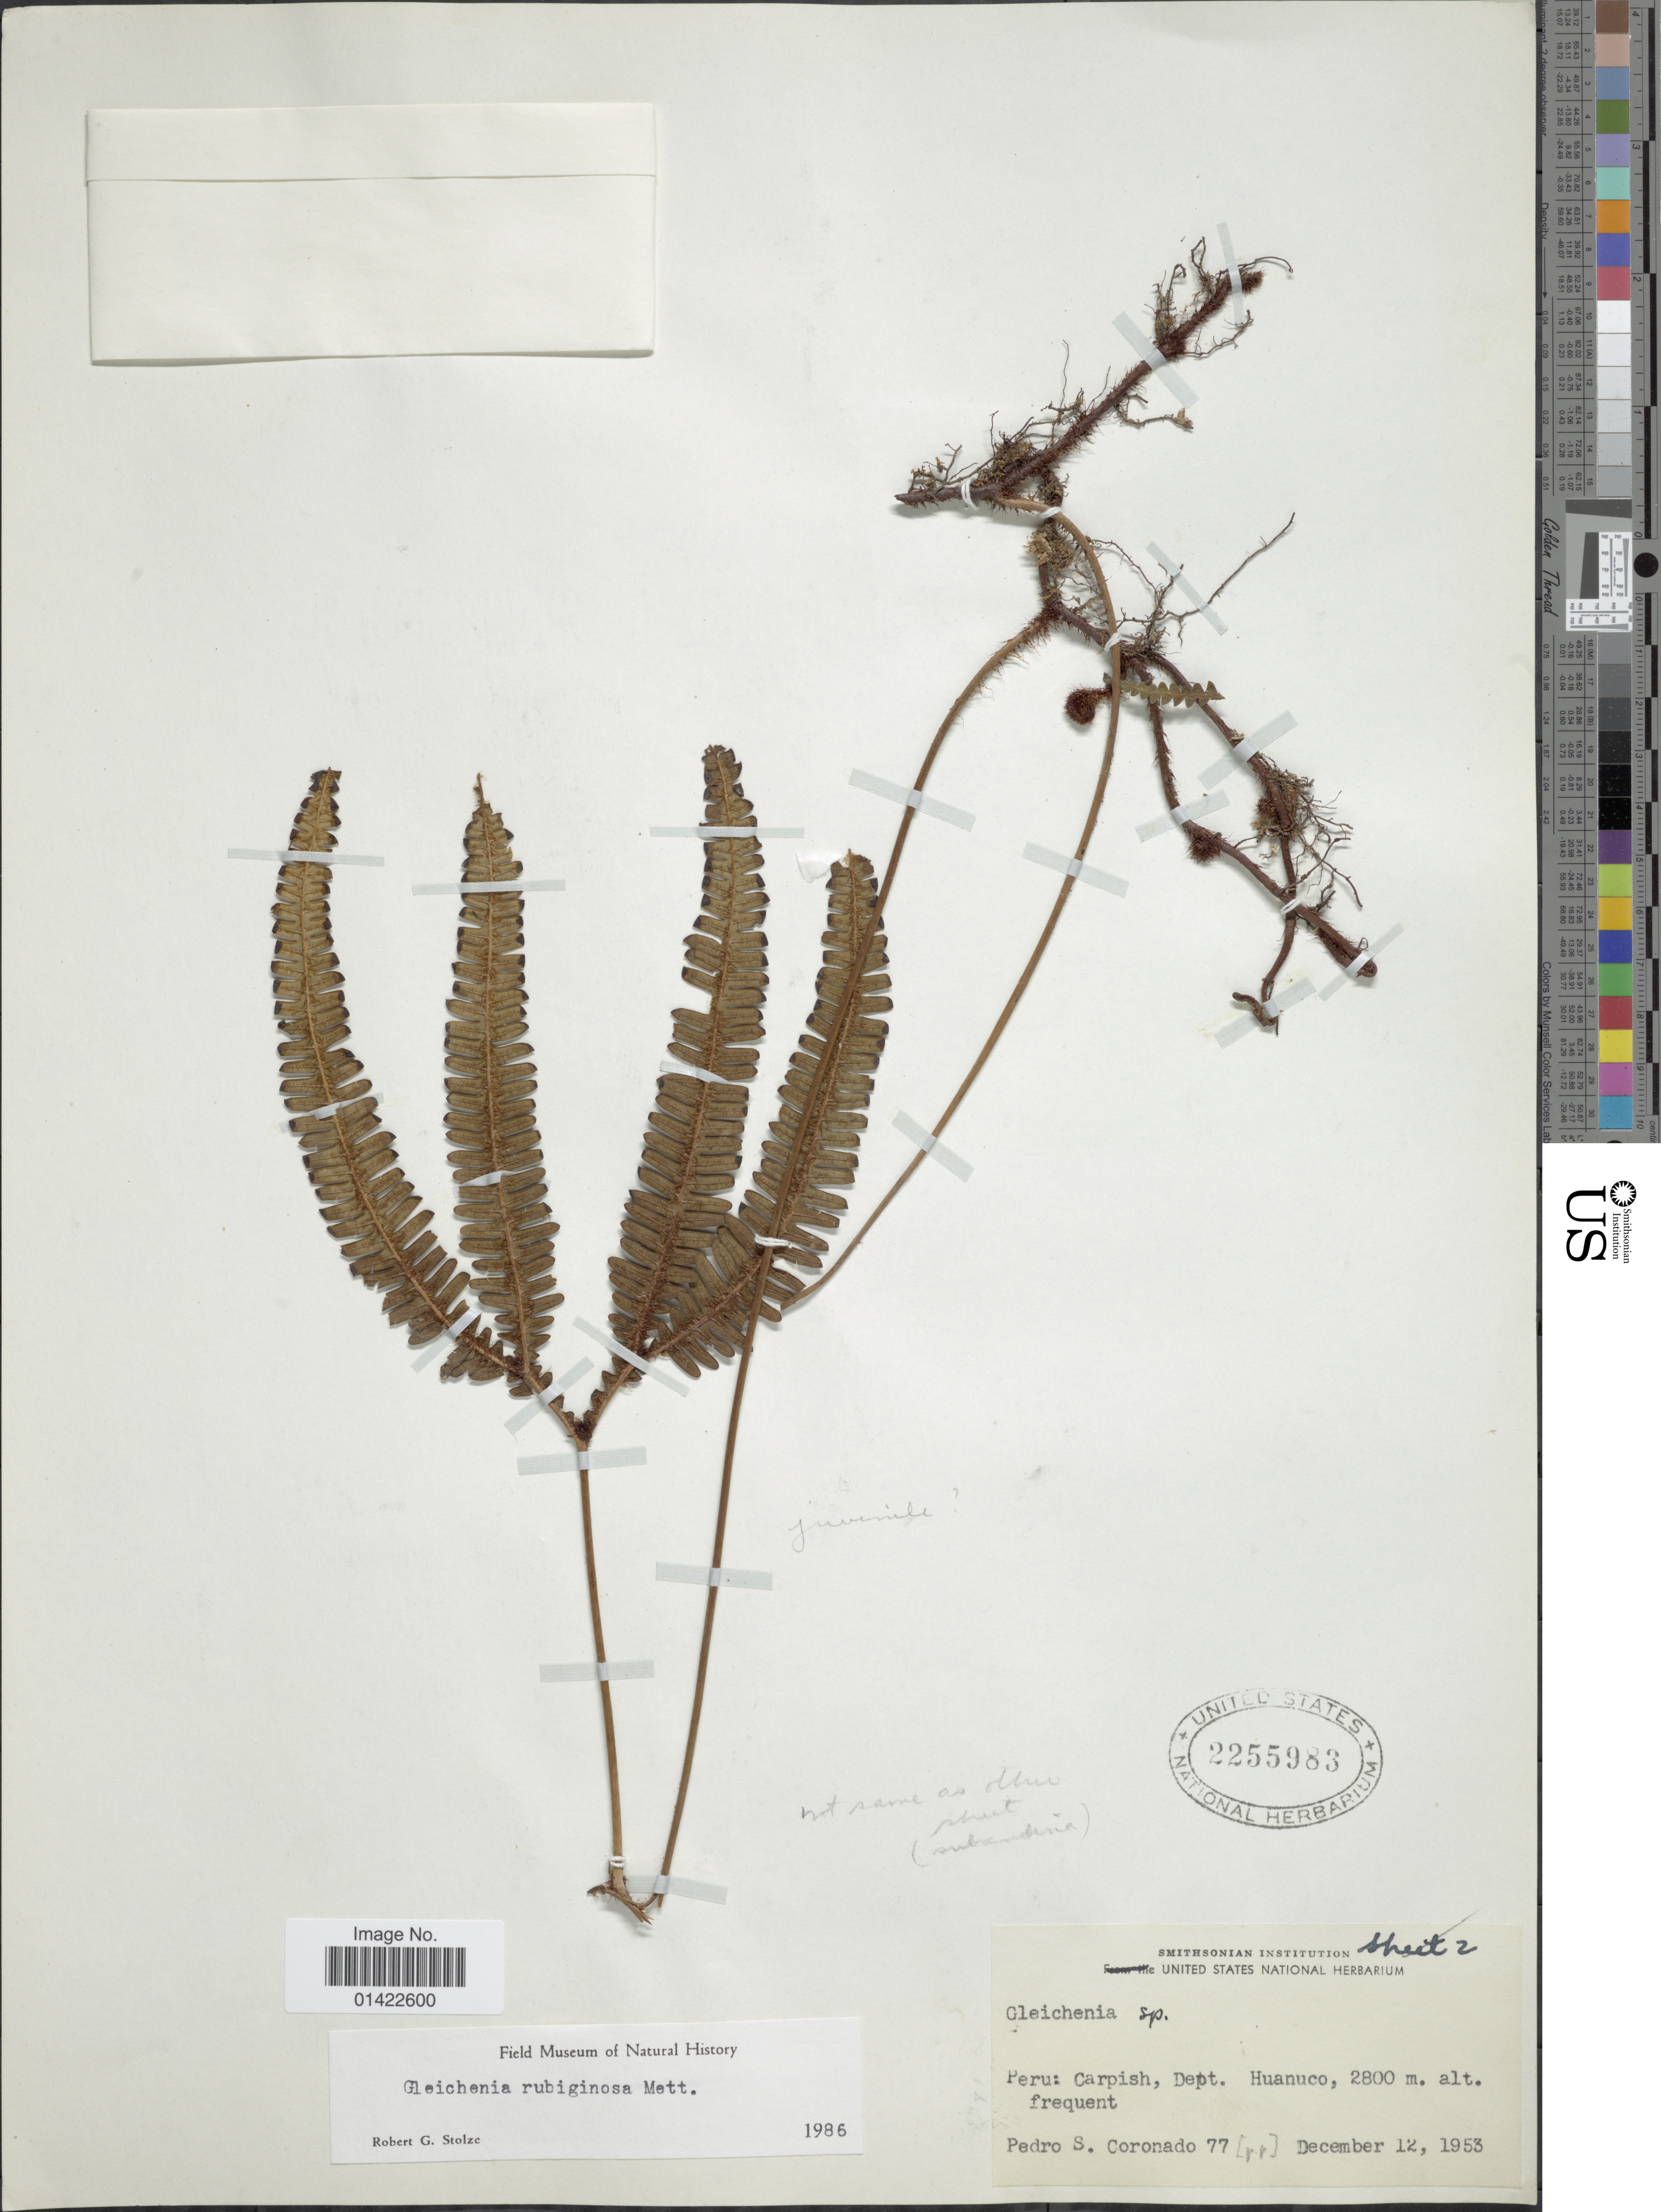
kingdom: Plantae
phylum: Tracheophyta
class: Polypodiopsida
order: Gleicheniales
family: Gleicheniaceae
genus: Sticherus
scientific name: Sticherus rubiginosus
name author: (Mett.) Nakai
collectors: P. Coronado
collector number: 77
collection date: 1953-12-12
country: Peru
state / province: Huánuco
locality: Carpish.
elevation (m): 2800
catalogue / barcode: US 2255983